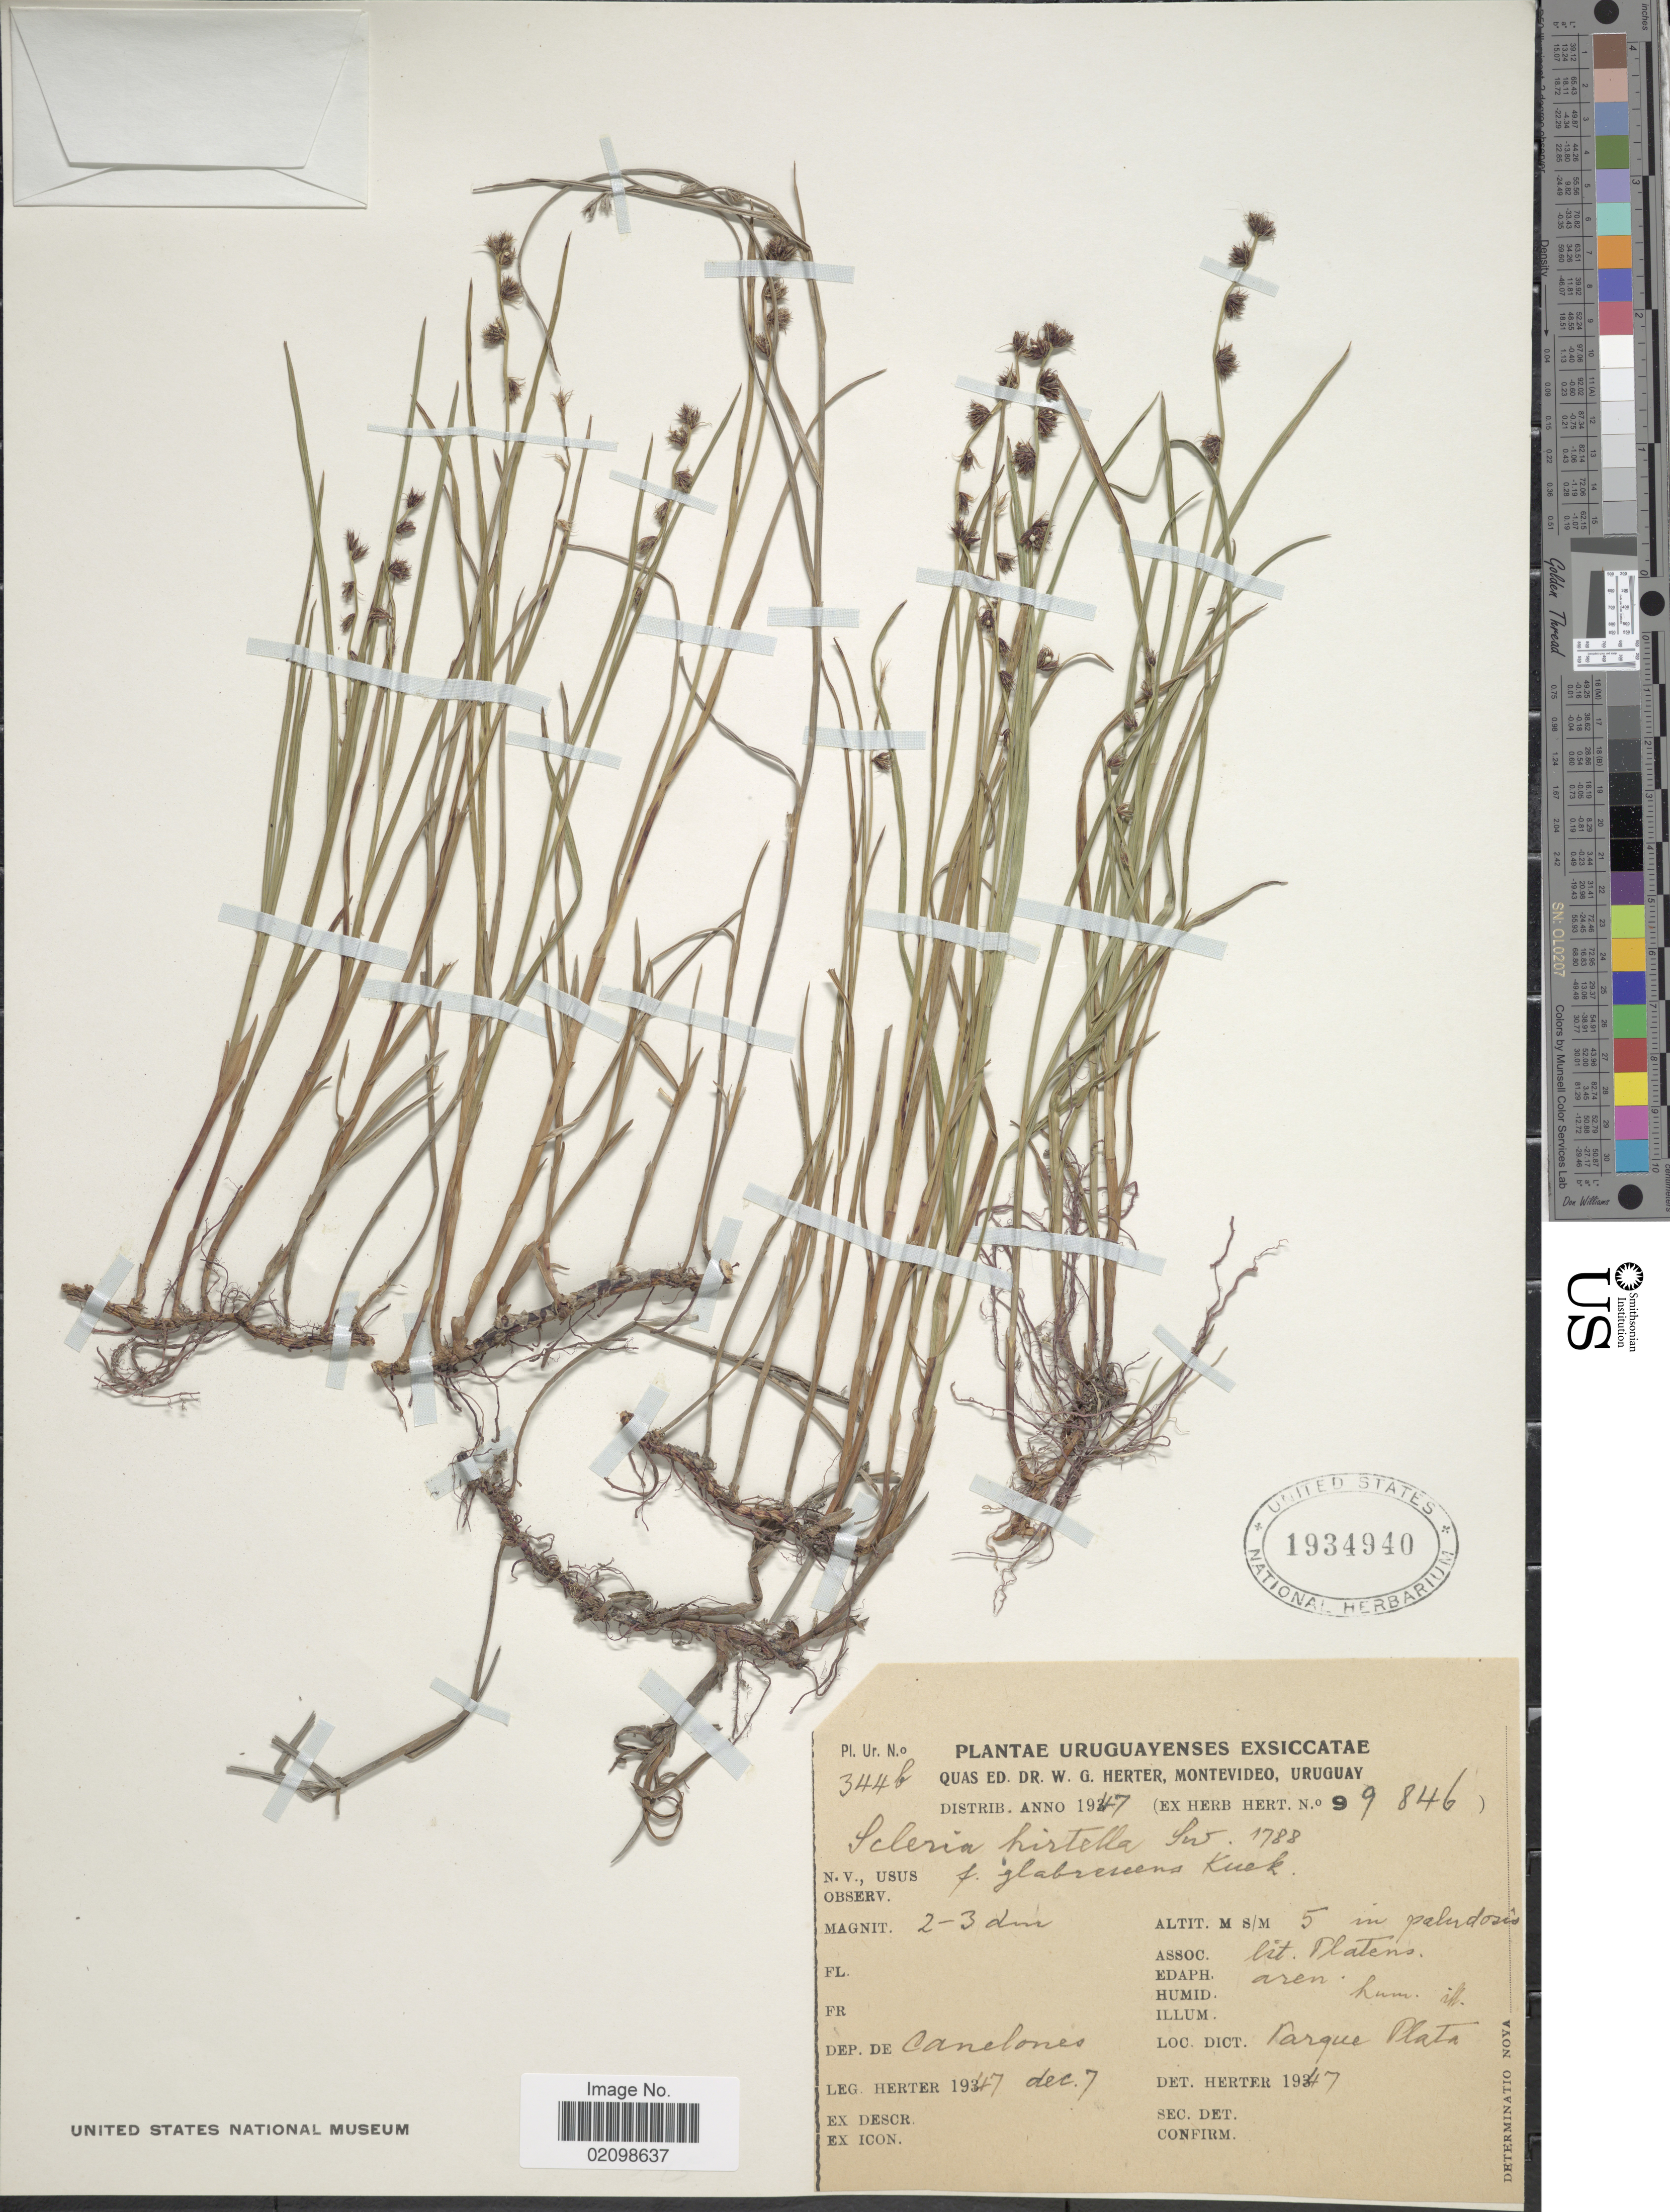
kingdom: Plantae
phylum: Tracheophyta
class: Liliopsida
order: Poales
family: Cyperaceae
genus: Scleria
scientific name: Scleria distans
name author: Poir.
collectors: W. G. Herter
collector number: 344b/99846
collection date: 1947-12-07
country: Uruguay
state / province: Canelones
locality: Dep. de Canelones. Parque Plata. in paludosis.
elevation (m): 5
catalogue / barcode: US 1934940